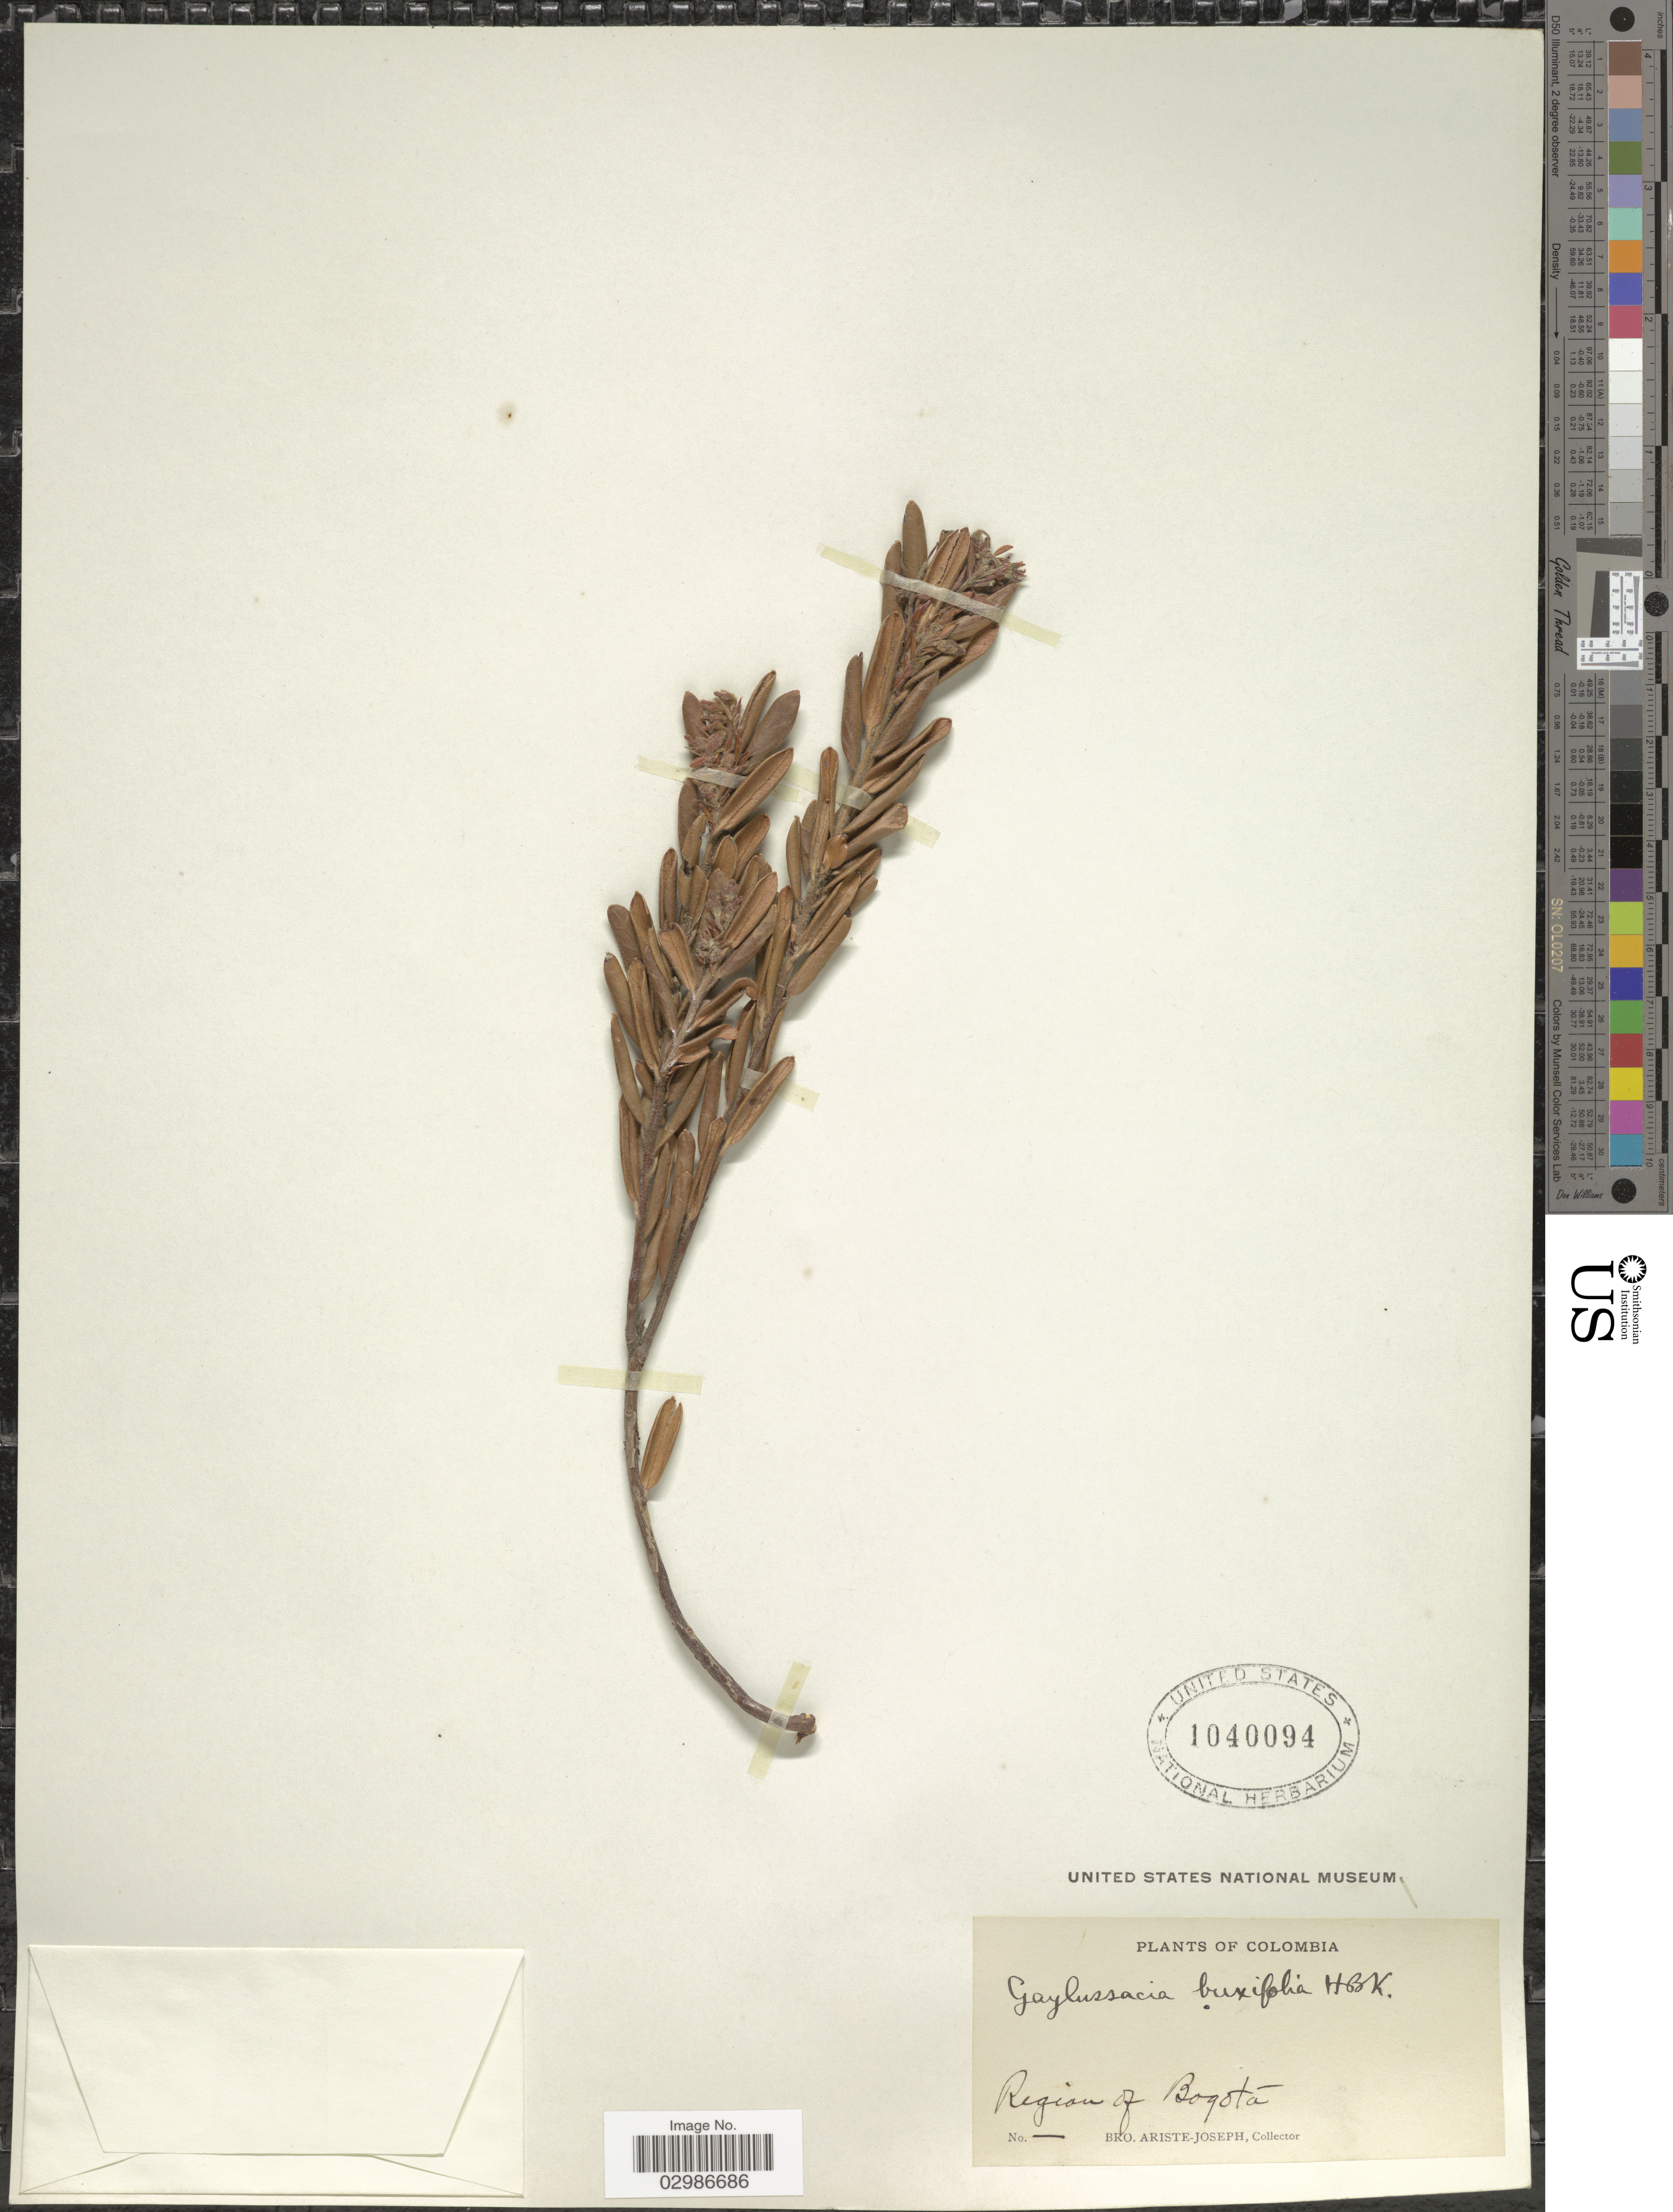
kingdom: Plantae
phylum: Tracheophyta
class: Magnoliopsida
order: Ericales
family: Ericaceae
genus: Gaylussacia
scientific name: Gaylussacia buxifolia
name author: Kunth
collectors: Bro. Ariste-Joseph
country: Colombia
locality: Region of Bogotá.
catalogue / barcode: US 1040094